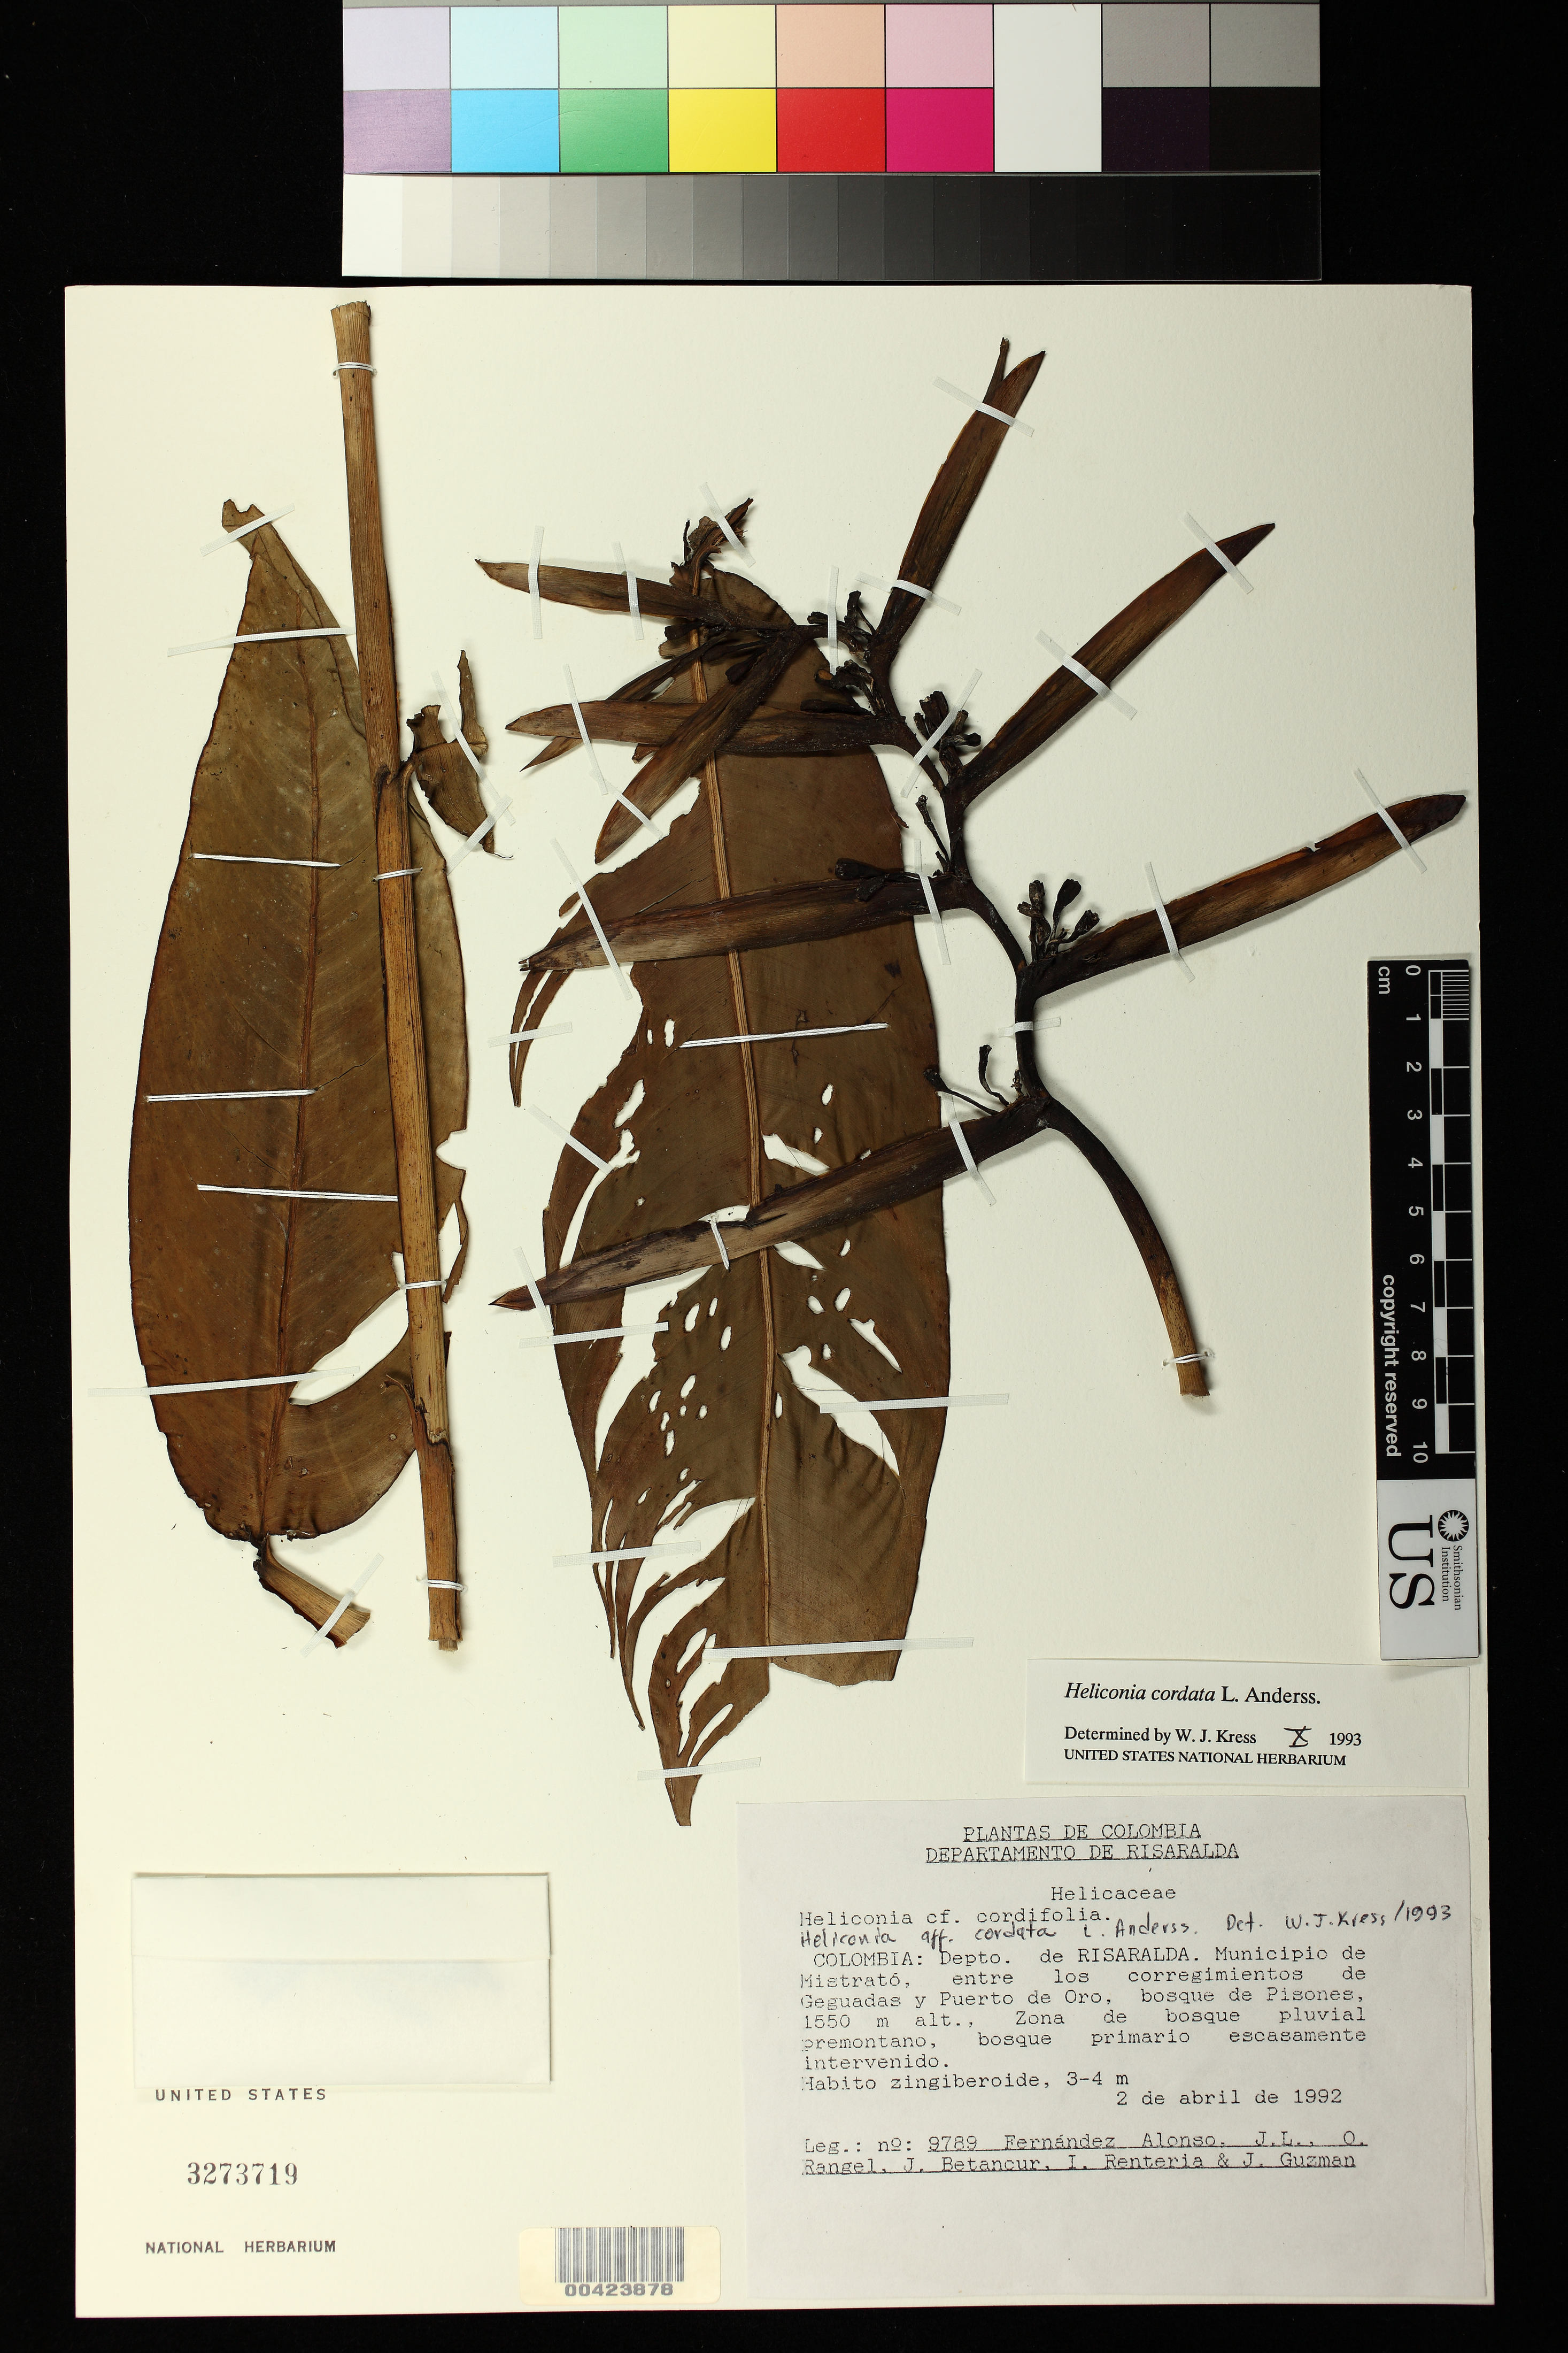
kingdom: Plantae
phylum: Tracheophyta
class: Liliopsida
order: Zingiberales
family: Heliconiaceae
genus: Heliconia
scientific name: Heliconia cordata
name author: L. Andersson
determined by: Kress, W. J., (US), Smithsonian Institution - National Museum of Natural History (UNITED STATES)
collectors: J. L. Fernández-Alonso, J. O. Rangel Ch., J. C. Betancur, I. Renteria & J. Guzman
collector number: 9789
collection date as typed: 02 Apr 1992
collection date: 1992-04-02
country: Colombia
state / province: Risaralda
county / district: Mistrató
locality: Entre los Corregimientos de Geguadas y Puerto de Oro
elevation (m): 1550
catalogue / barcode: US 3273719